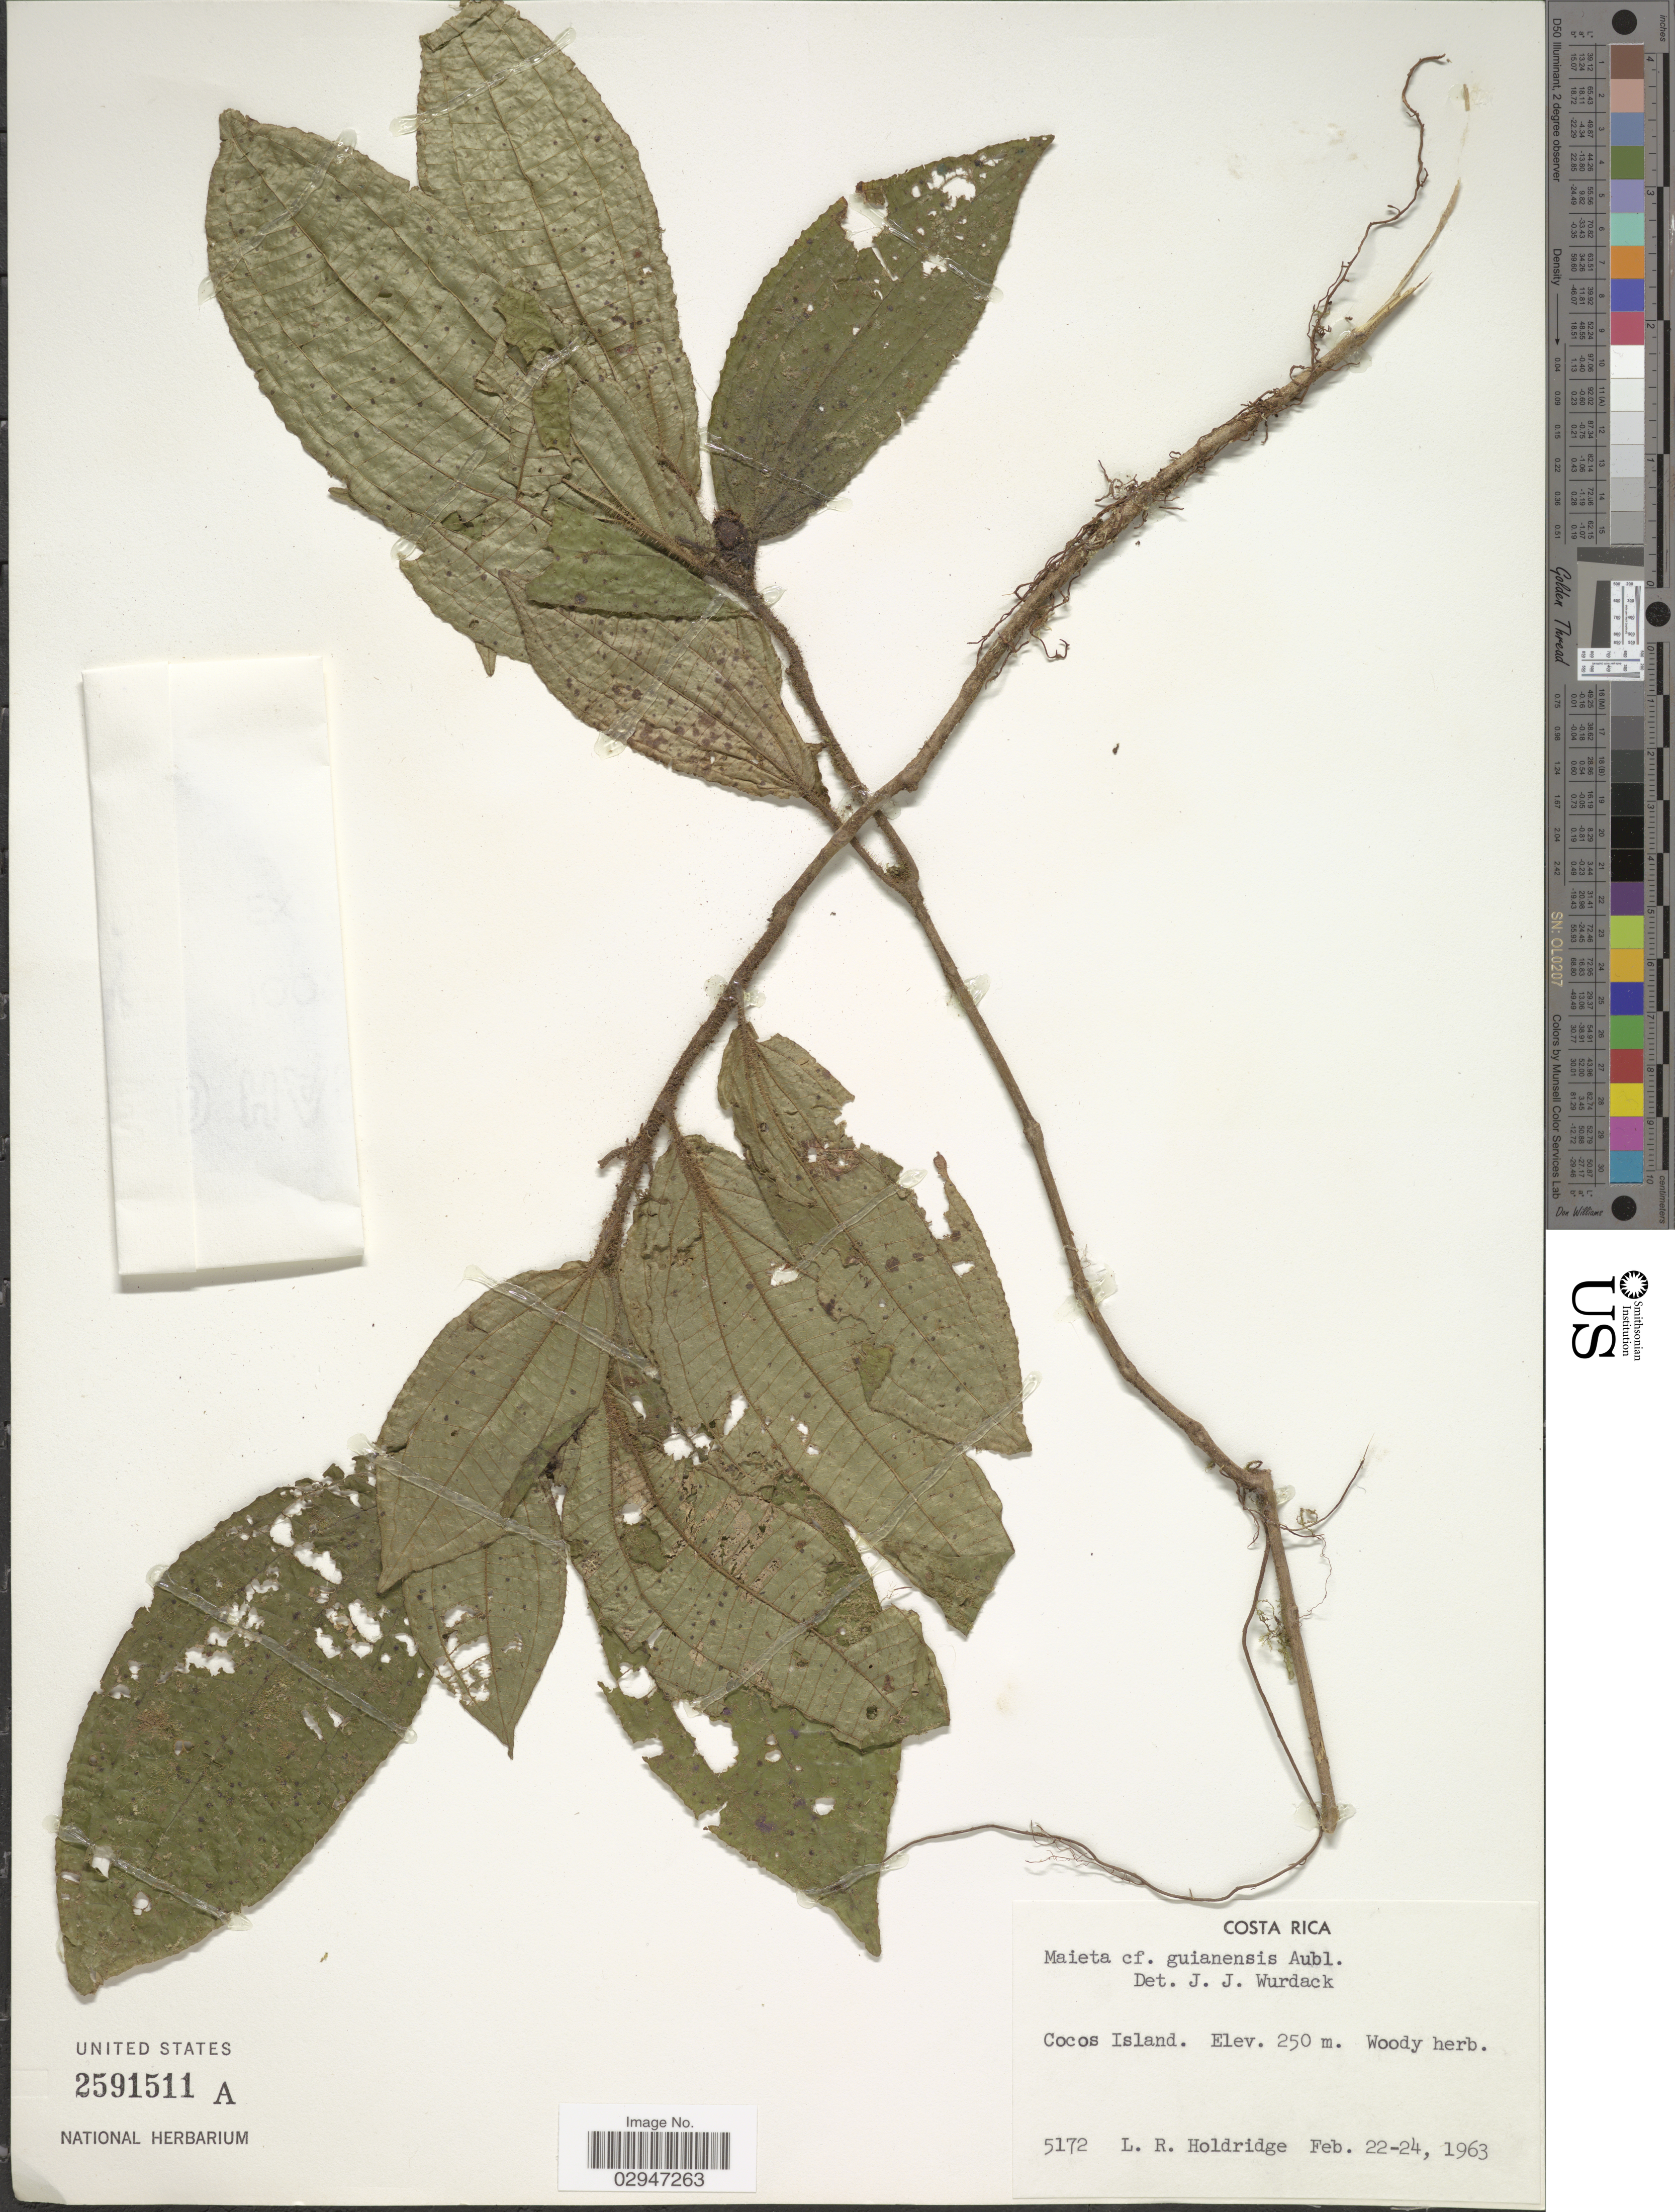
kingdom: Plantae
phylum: Tracheophyta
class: Magnoliopsida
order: Myrtales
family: Melastomataceae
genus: Miconia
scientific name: Miconia mayeta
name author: (D. Don) Michelang.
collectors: L. Holdridge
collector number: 5172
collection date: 1963-02-22/1963-02-24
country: Costa Rica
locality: Cocos Island.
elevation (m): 250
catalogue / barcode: US 2591511A